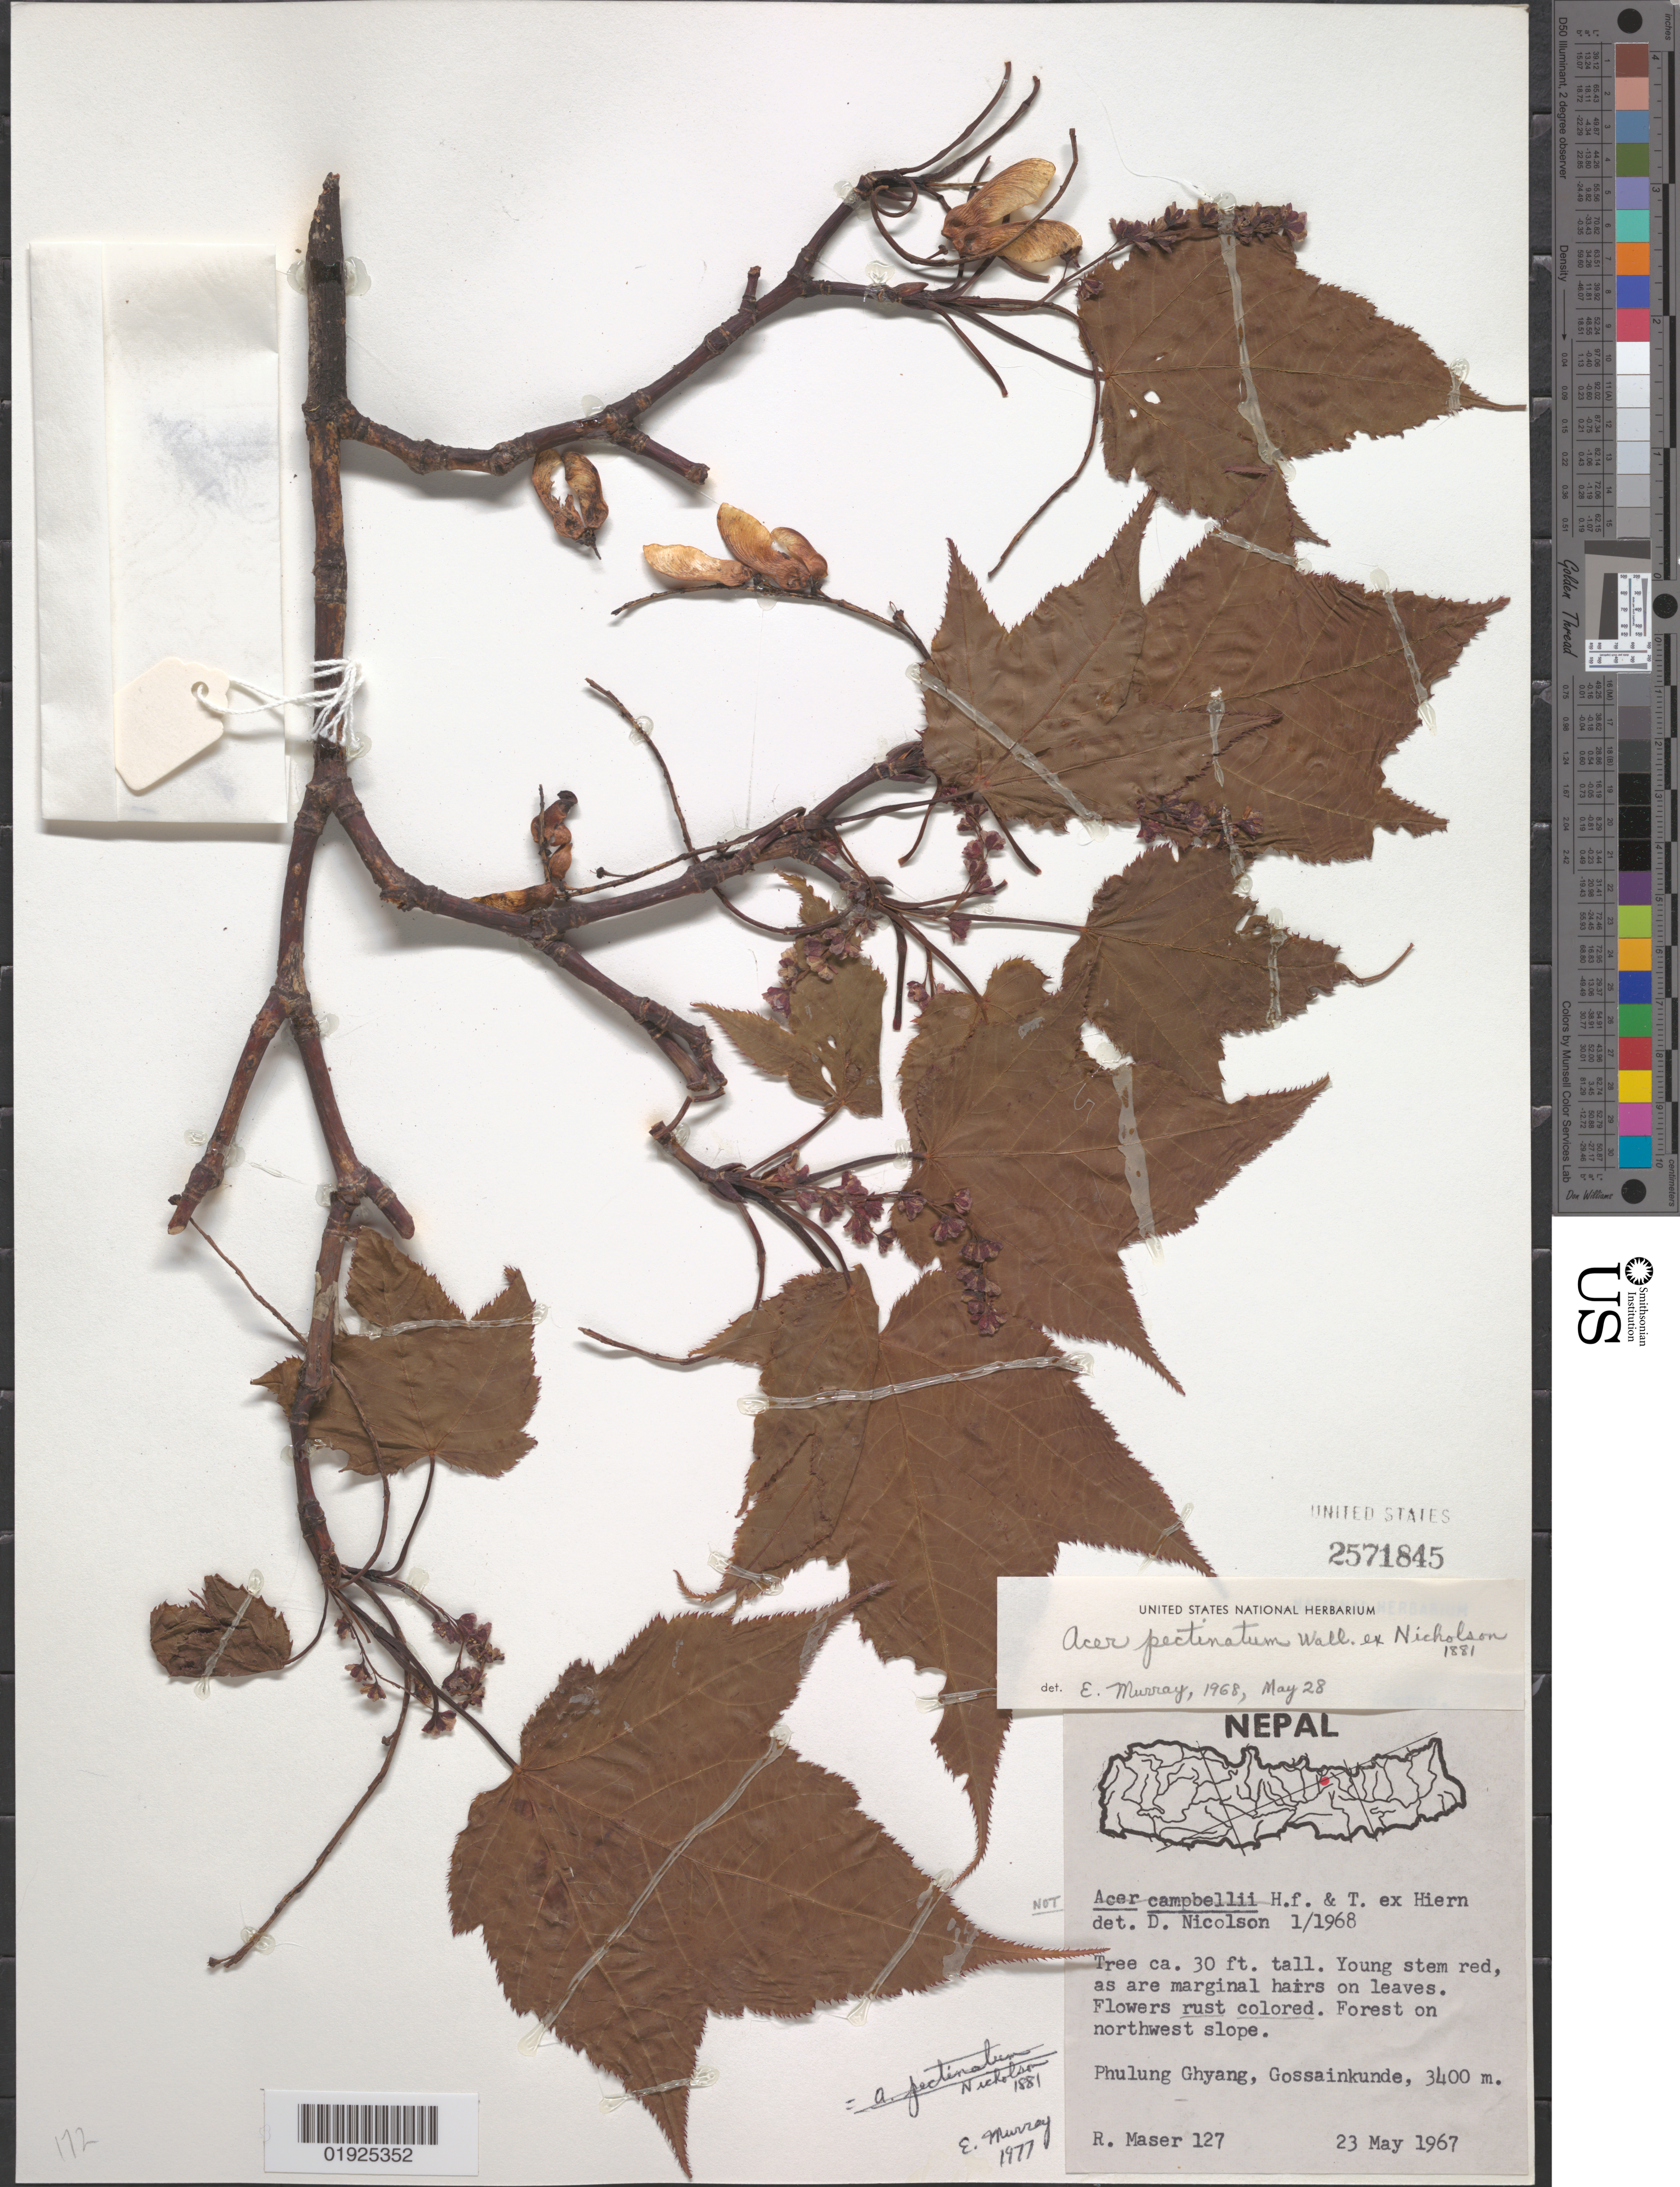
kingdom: Plantae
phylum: Tracheophyta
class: Magnoliopsida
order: Sapindales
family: Sapindaceae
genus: Acer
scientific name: Acer pectinatum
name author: Wall. ex G. Nicholson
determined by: Murray, Edward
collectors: R. Maser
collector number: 127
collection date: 1967-05-23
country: Nepal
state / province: Central Region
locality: Phulung Ghyang, Gossainkunde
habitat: Forest on northwest slope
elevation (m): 3400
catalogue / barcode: US 2571845